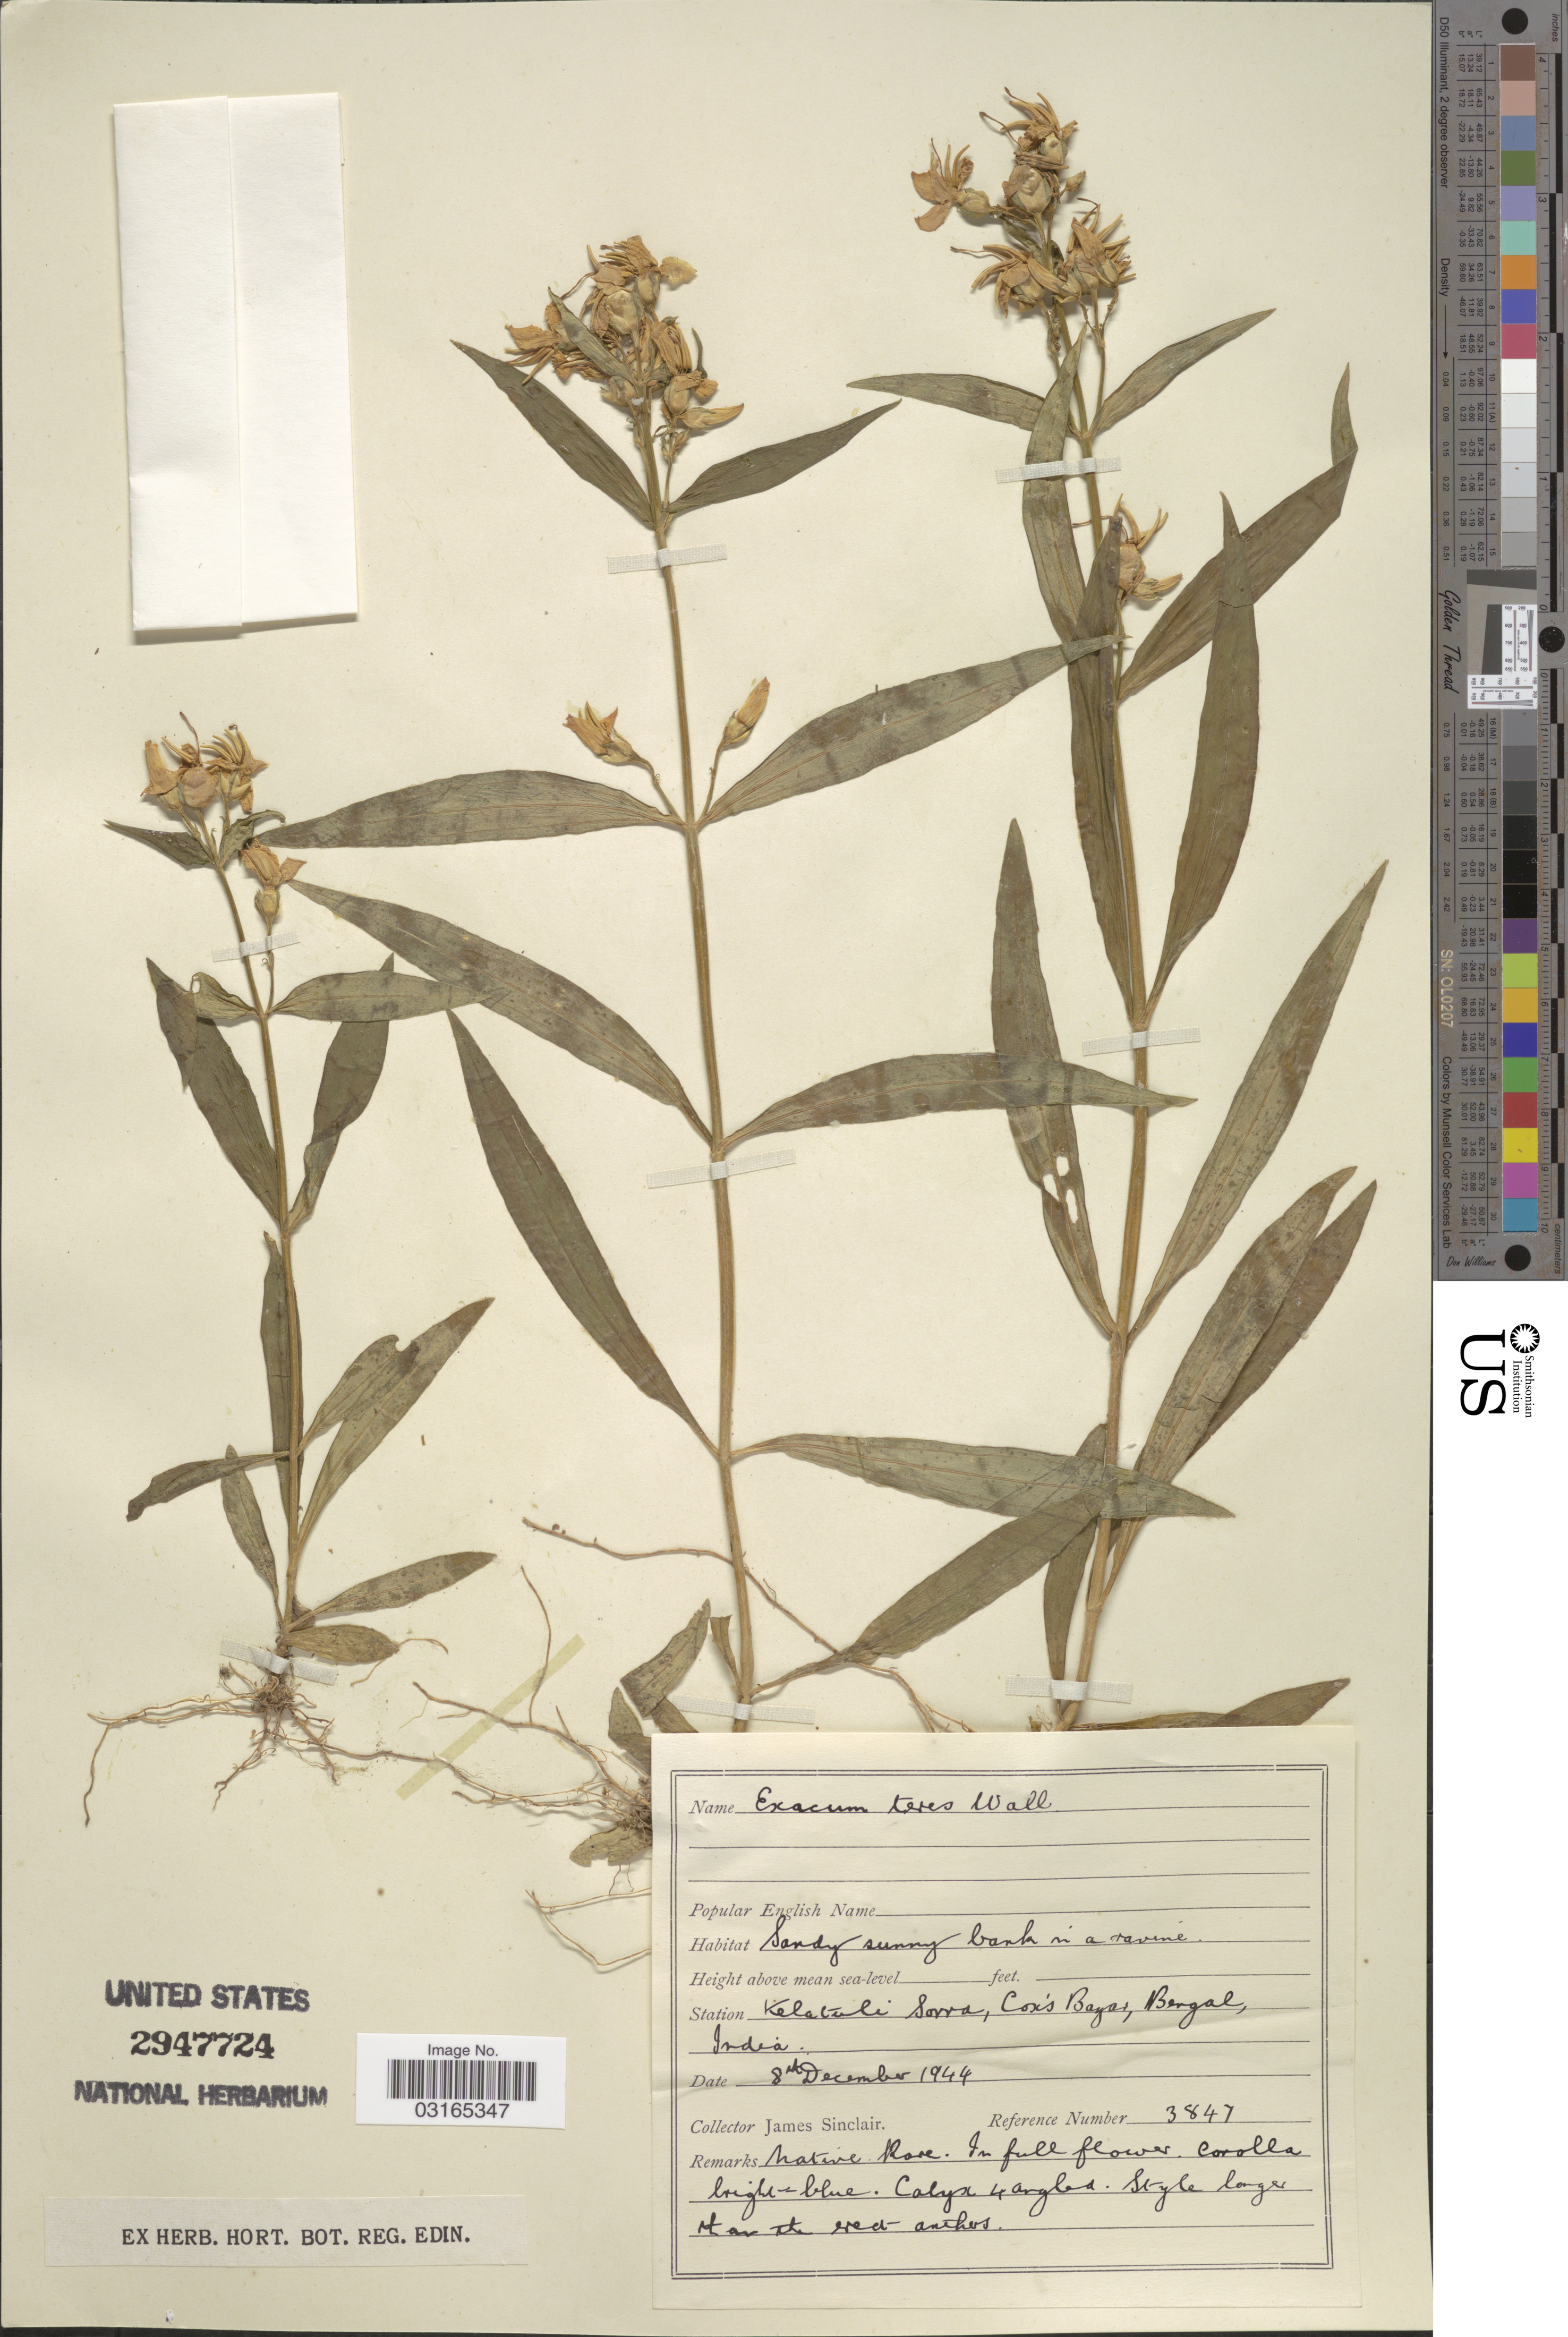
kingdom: Plantae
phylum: Tracheophyta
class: Magnoliopsida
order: Gentianales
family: Gentianaceae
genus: Exacum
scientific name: Exacum teres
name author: Wall.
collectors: J. Sinclair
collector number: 3847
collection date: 1944-12-08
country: Bangladesh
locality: Kelatuli Sorra, Cox's Bazar, Bengal, India.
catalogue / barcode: US 2947724